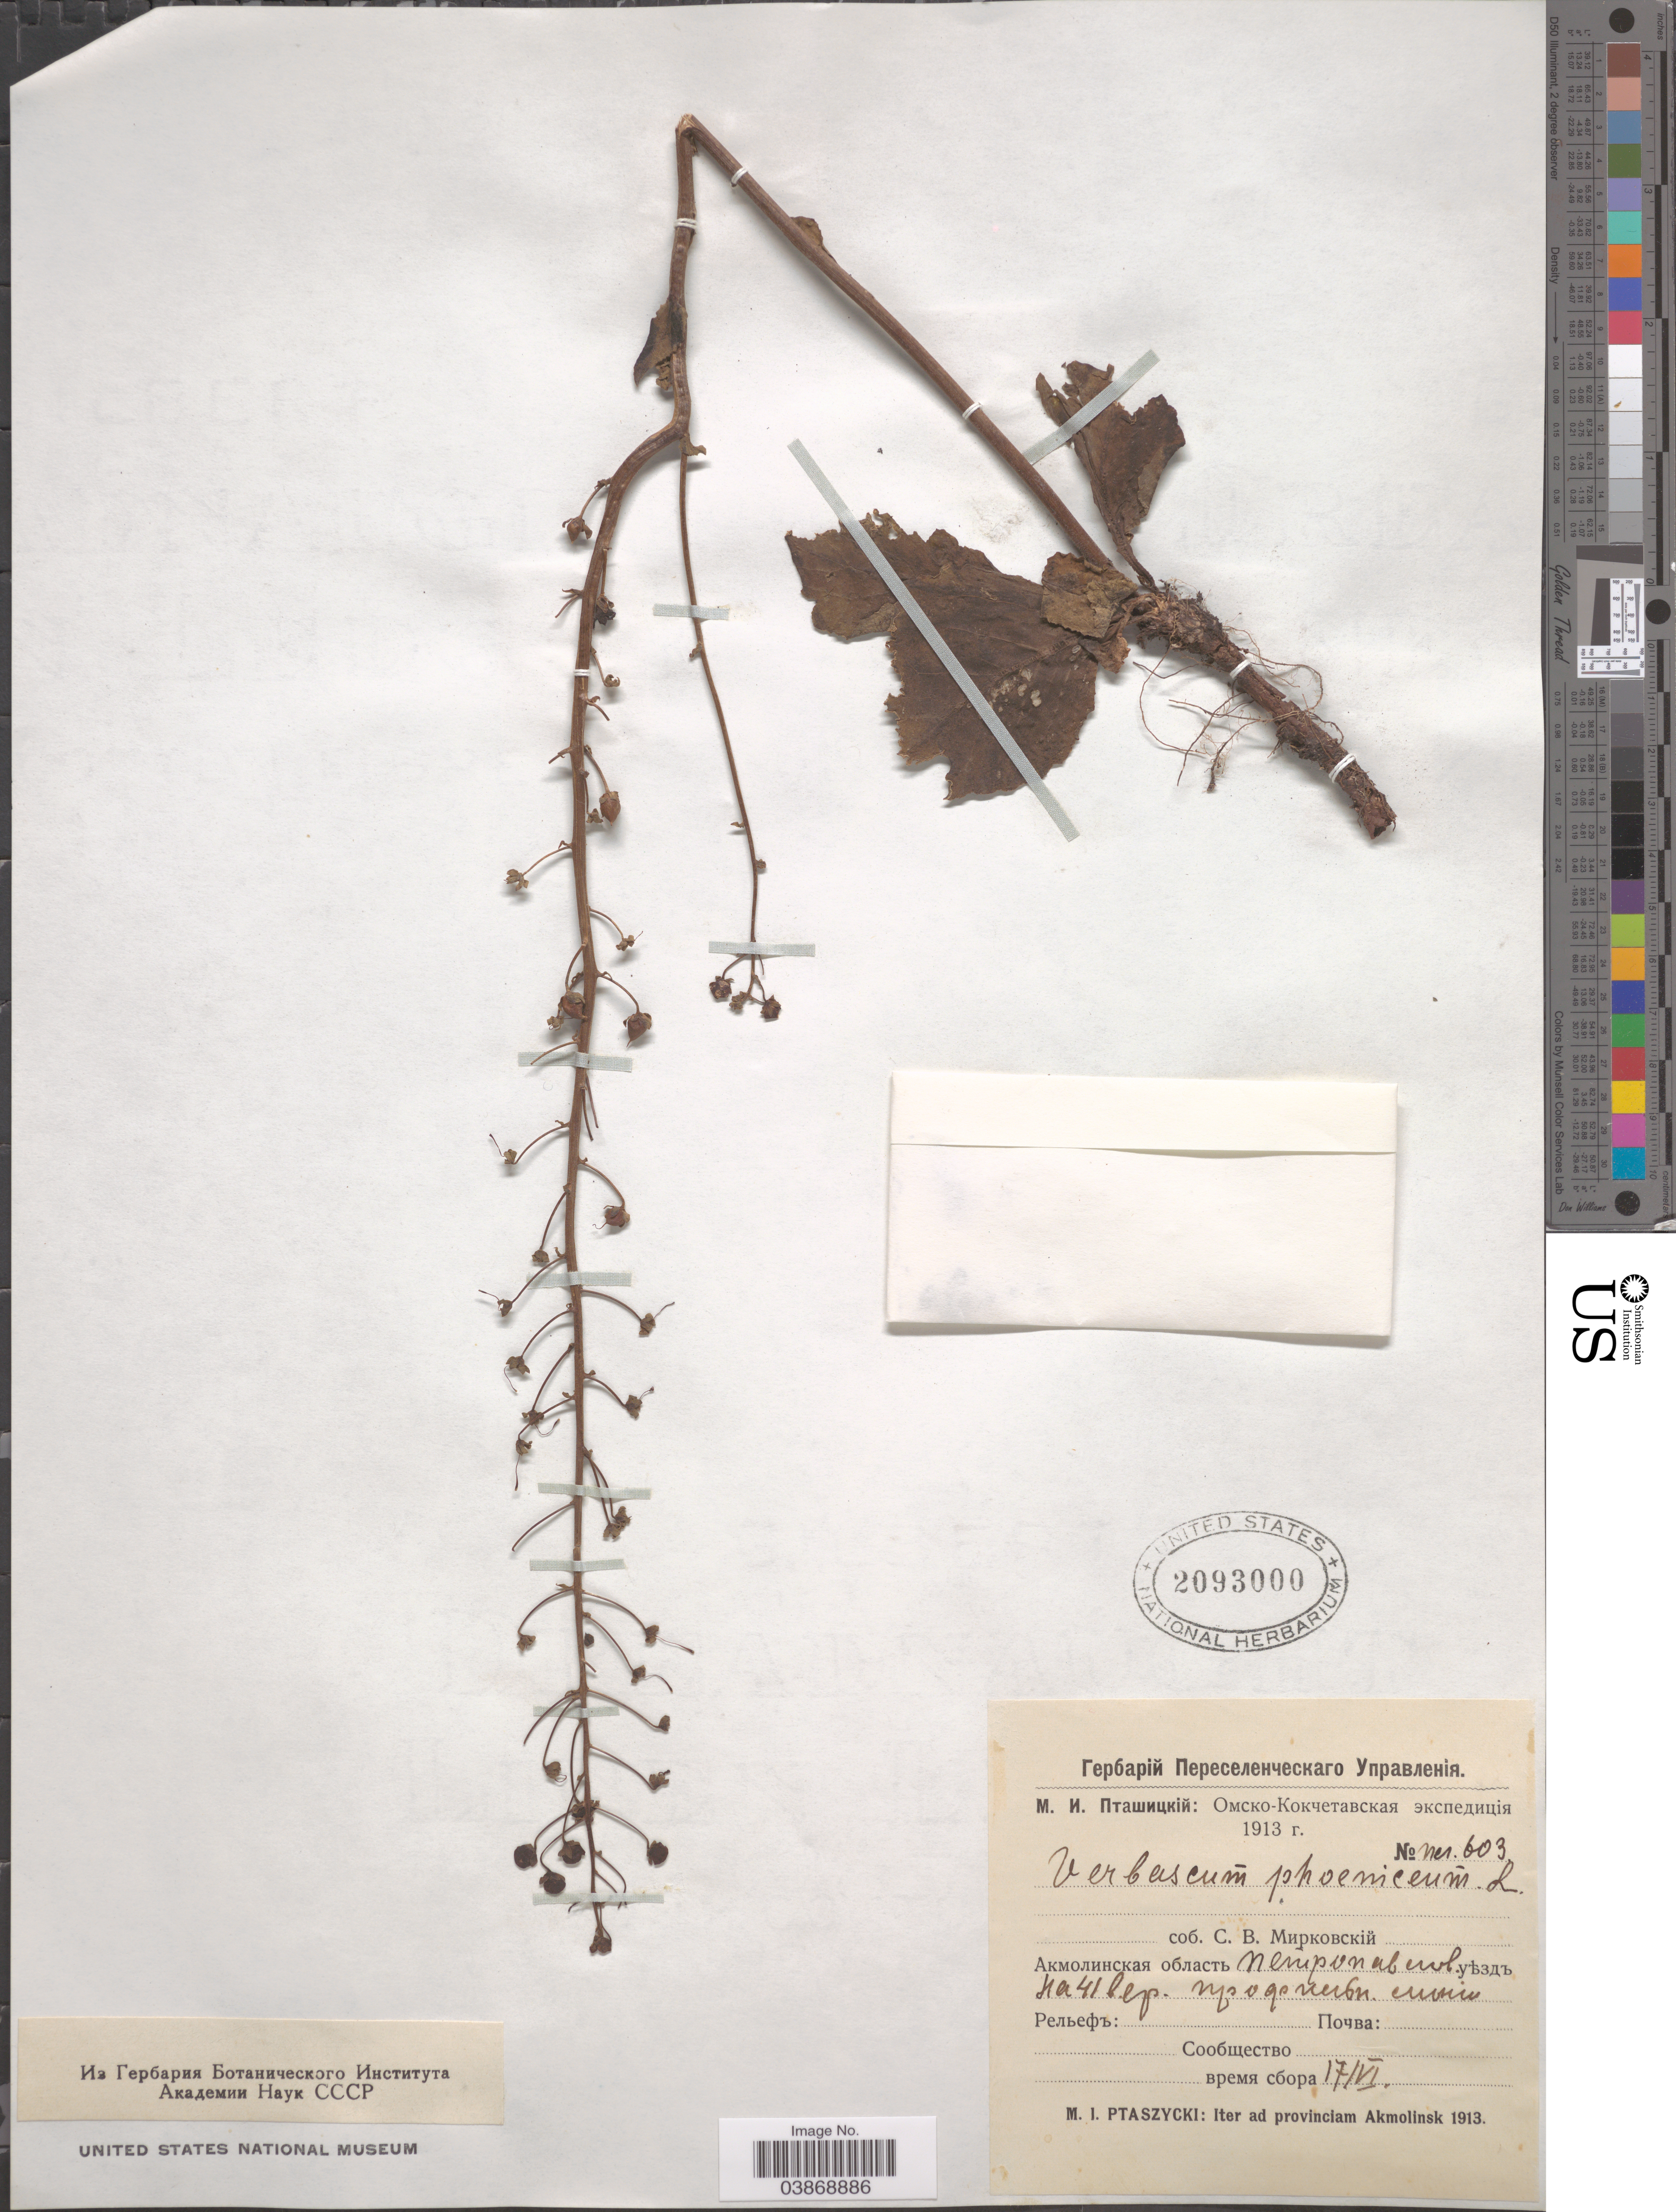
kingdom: Plantae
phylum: Tracheophyta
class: Magnoliopsida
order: Lamiales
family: Scrophulariaceae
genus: Verbascum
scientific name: Verbascum phoeniceum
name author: L.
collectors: M. Ptaszycki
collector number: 603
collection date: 1913-06-17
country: Kazakhstan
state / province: North Kazakhstan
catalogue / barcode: US 2093000